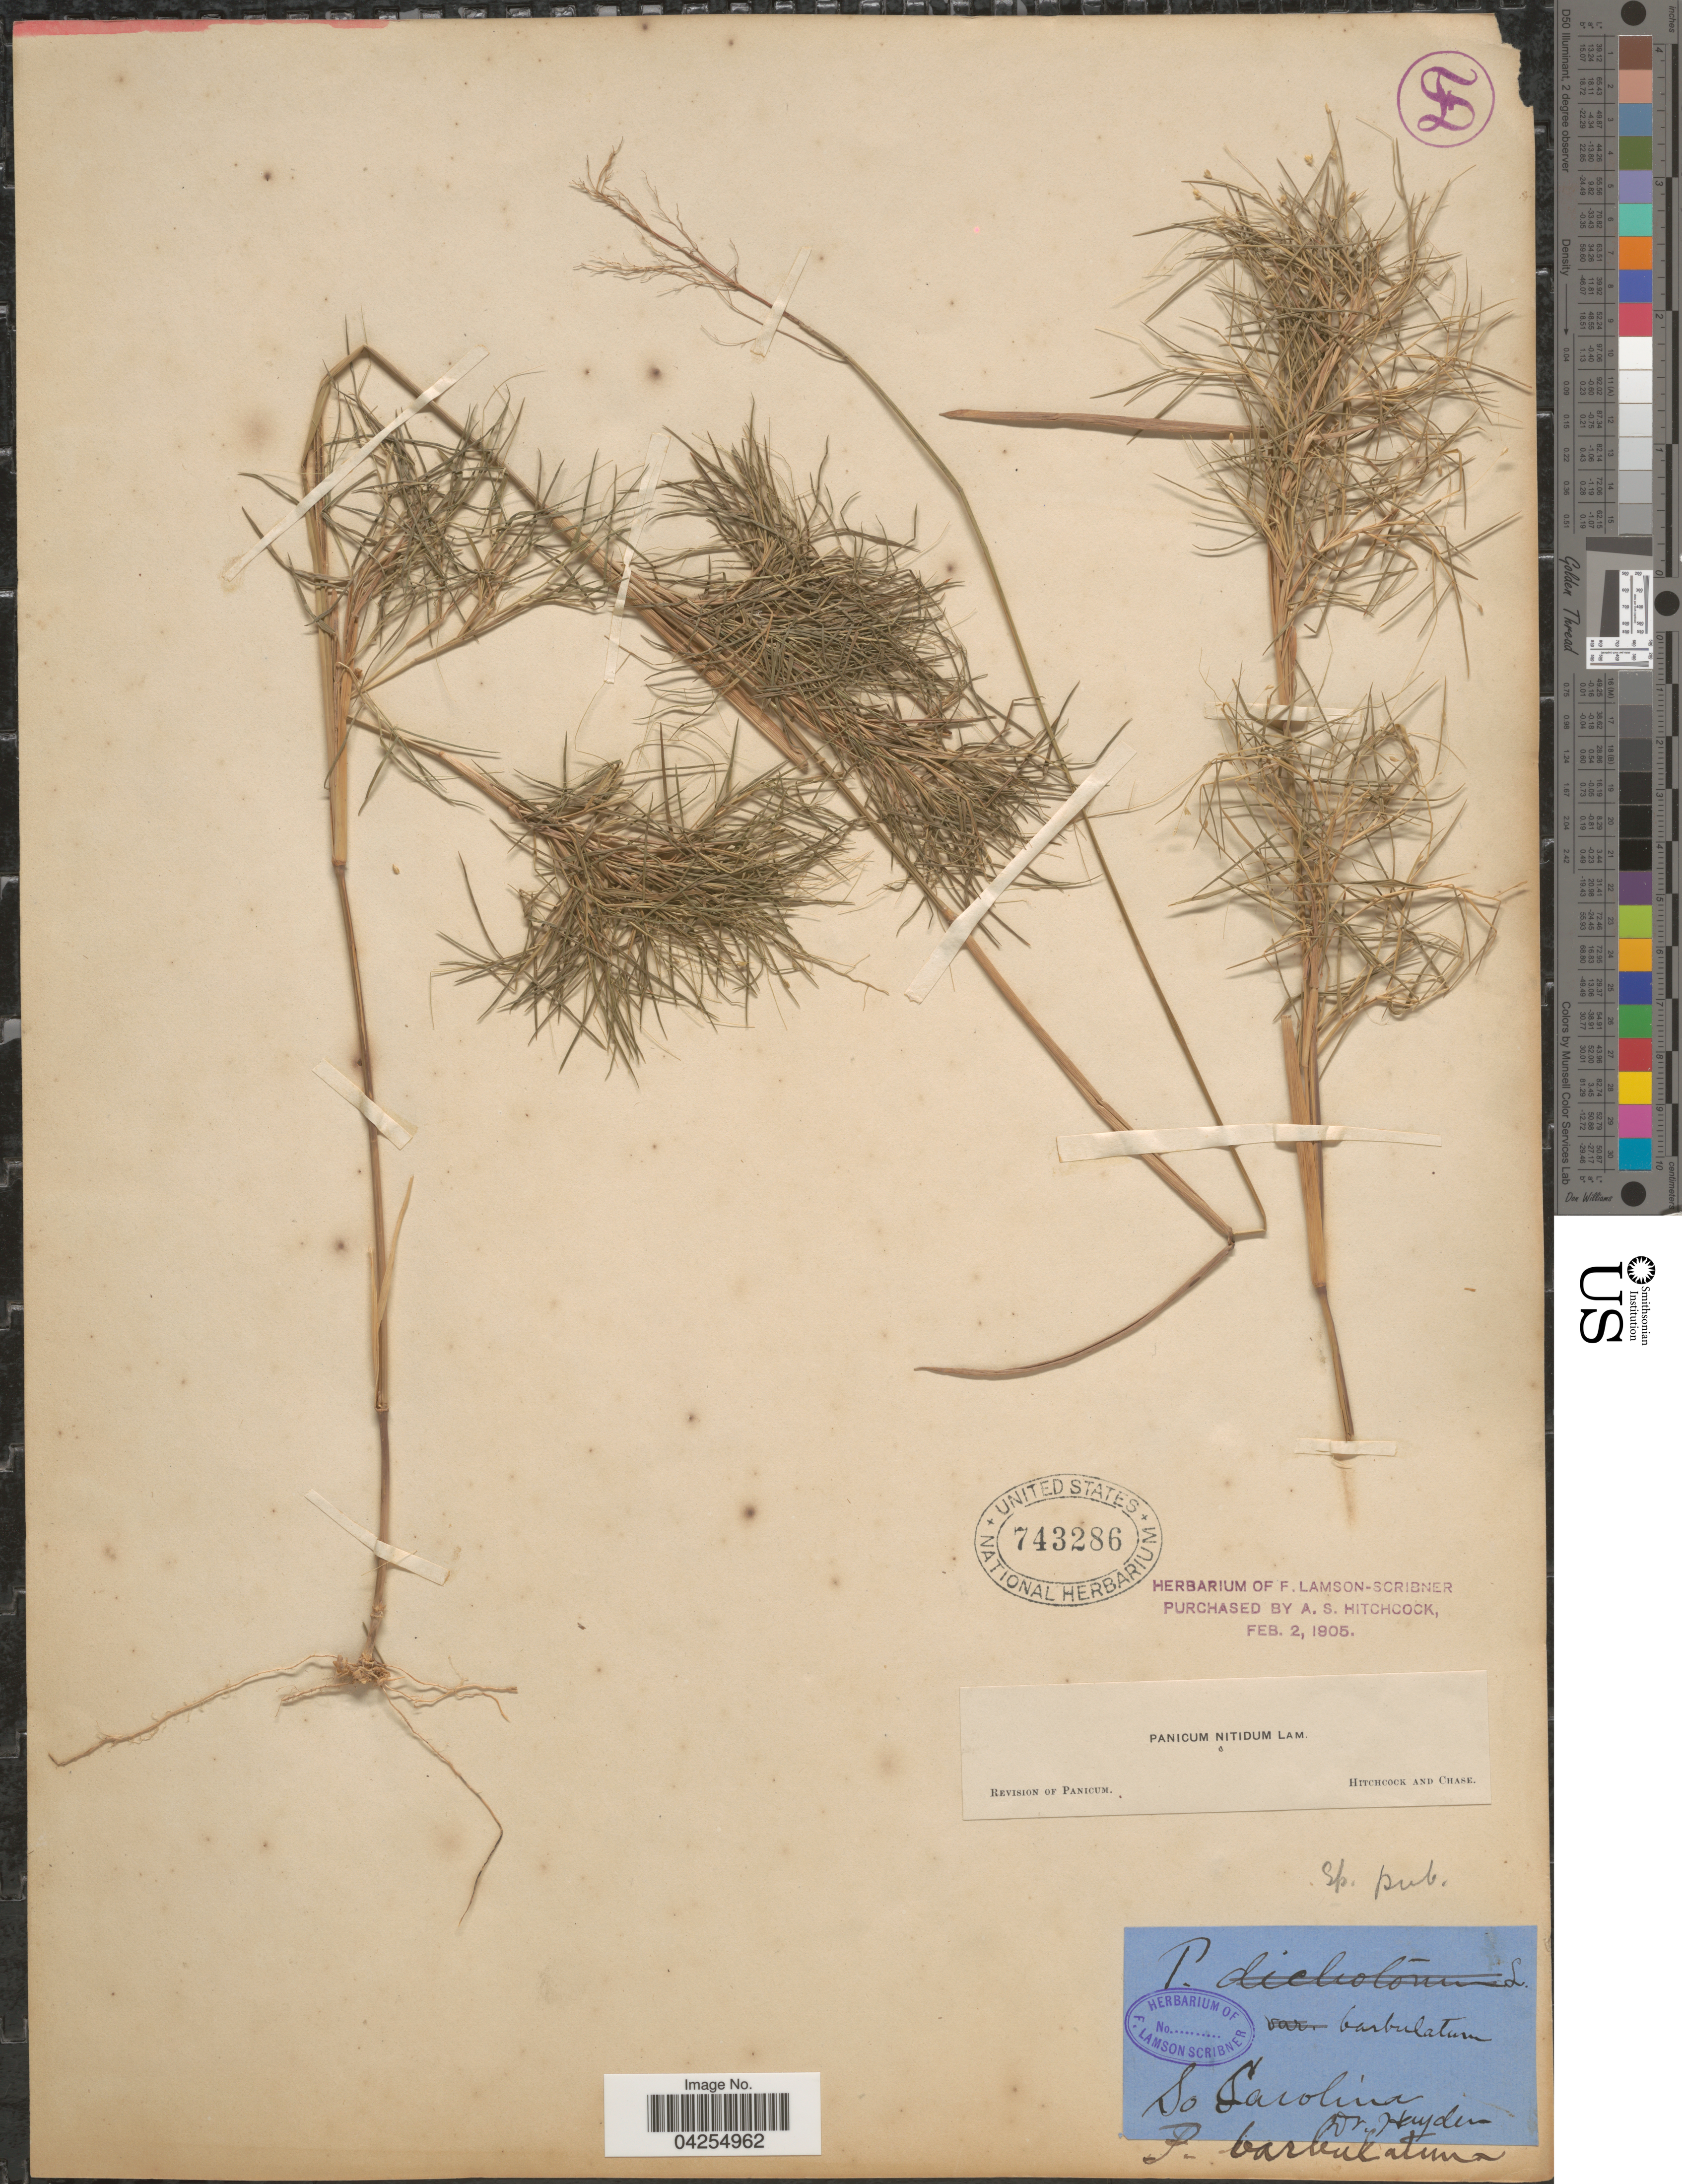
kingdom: Plantae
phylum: Tracheophyta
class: Liliopsida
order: Poales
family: Poaceae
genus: Dichanthelium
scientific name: Dichanthelium dichotomum var. dichotomum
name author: (L.) Gould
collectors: -- Hayden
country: United States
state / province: South Carolina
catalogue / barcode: US 743286